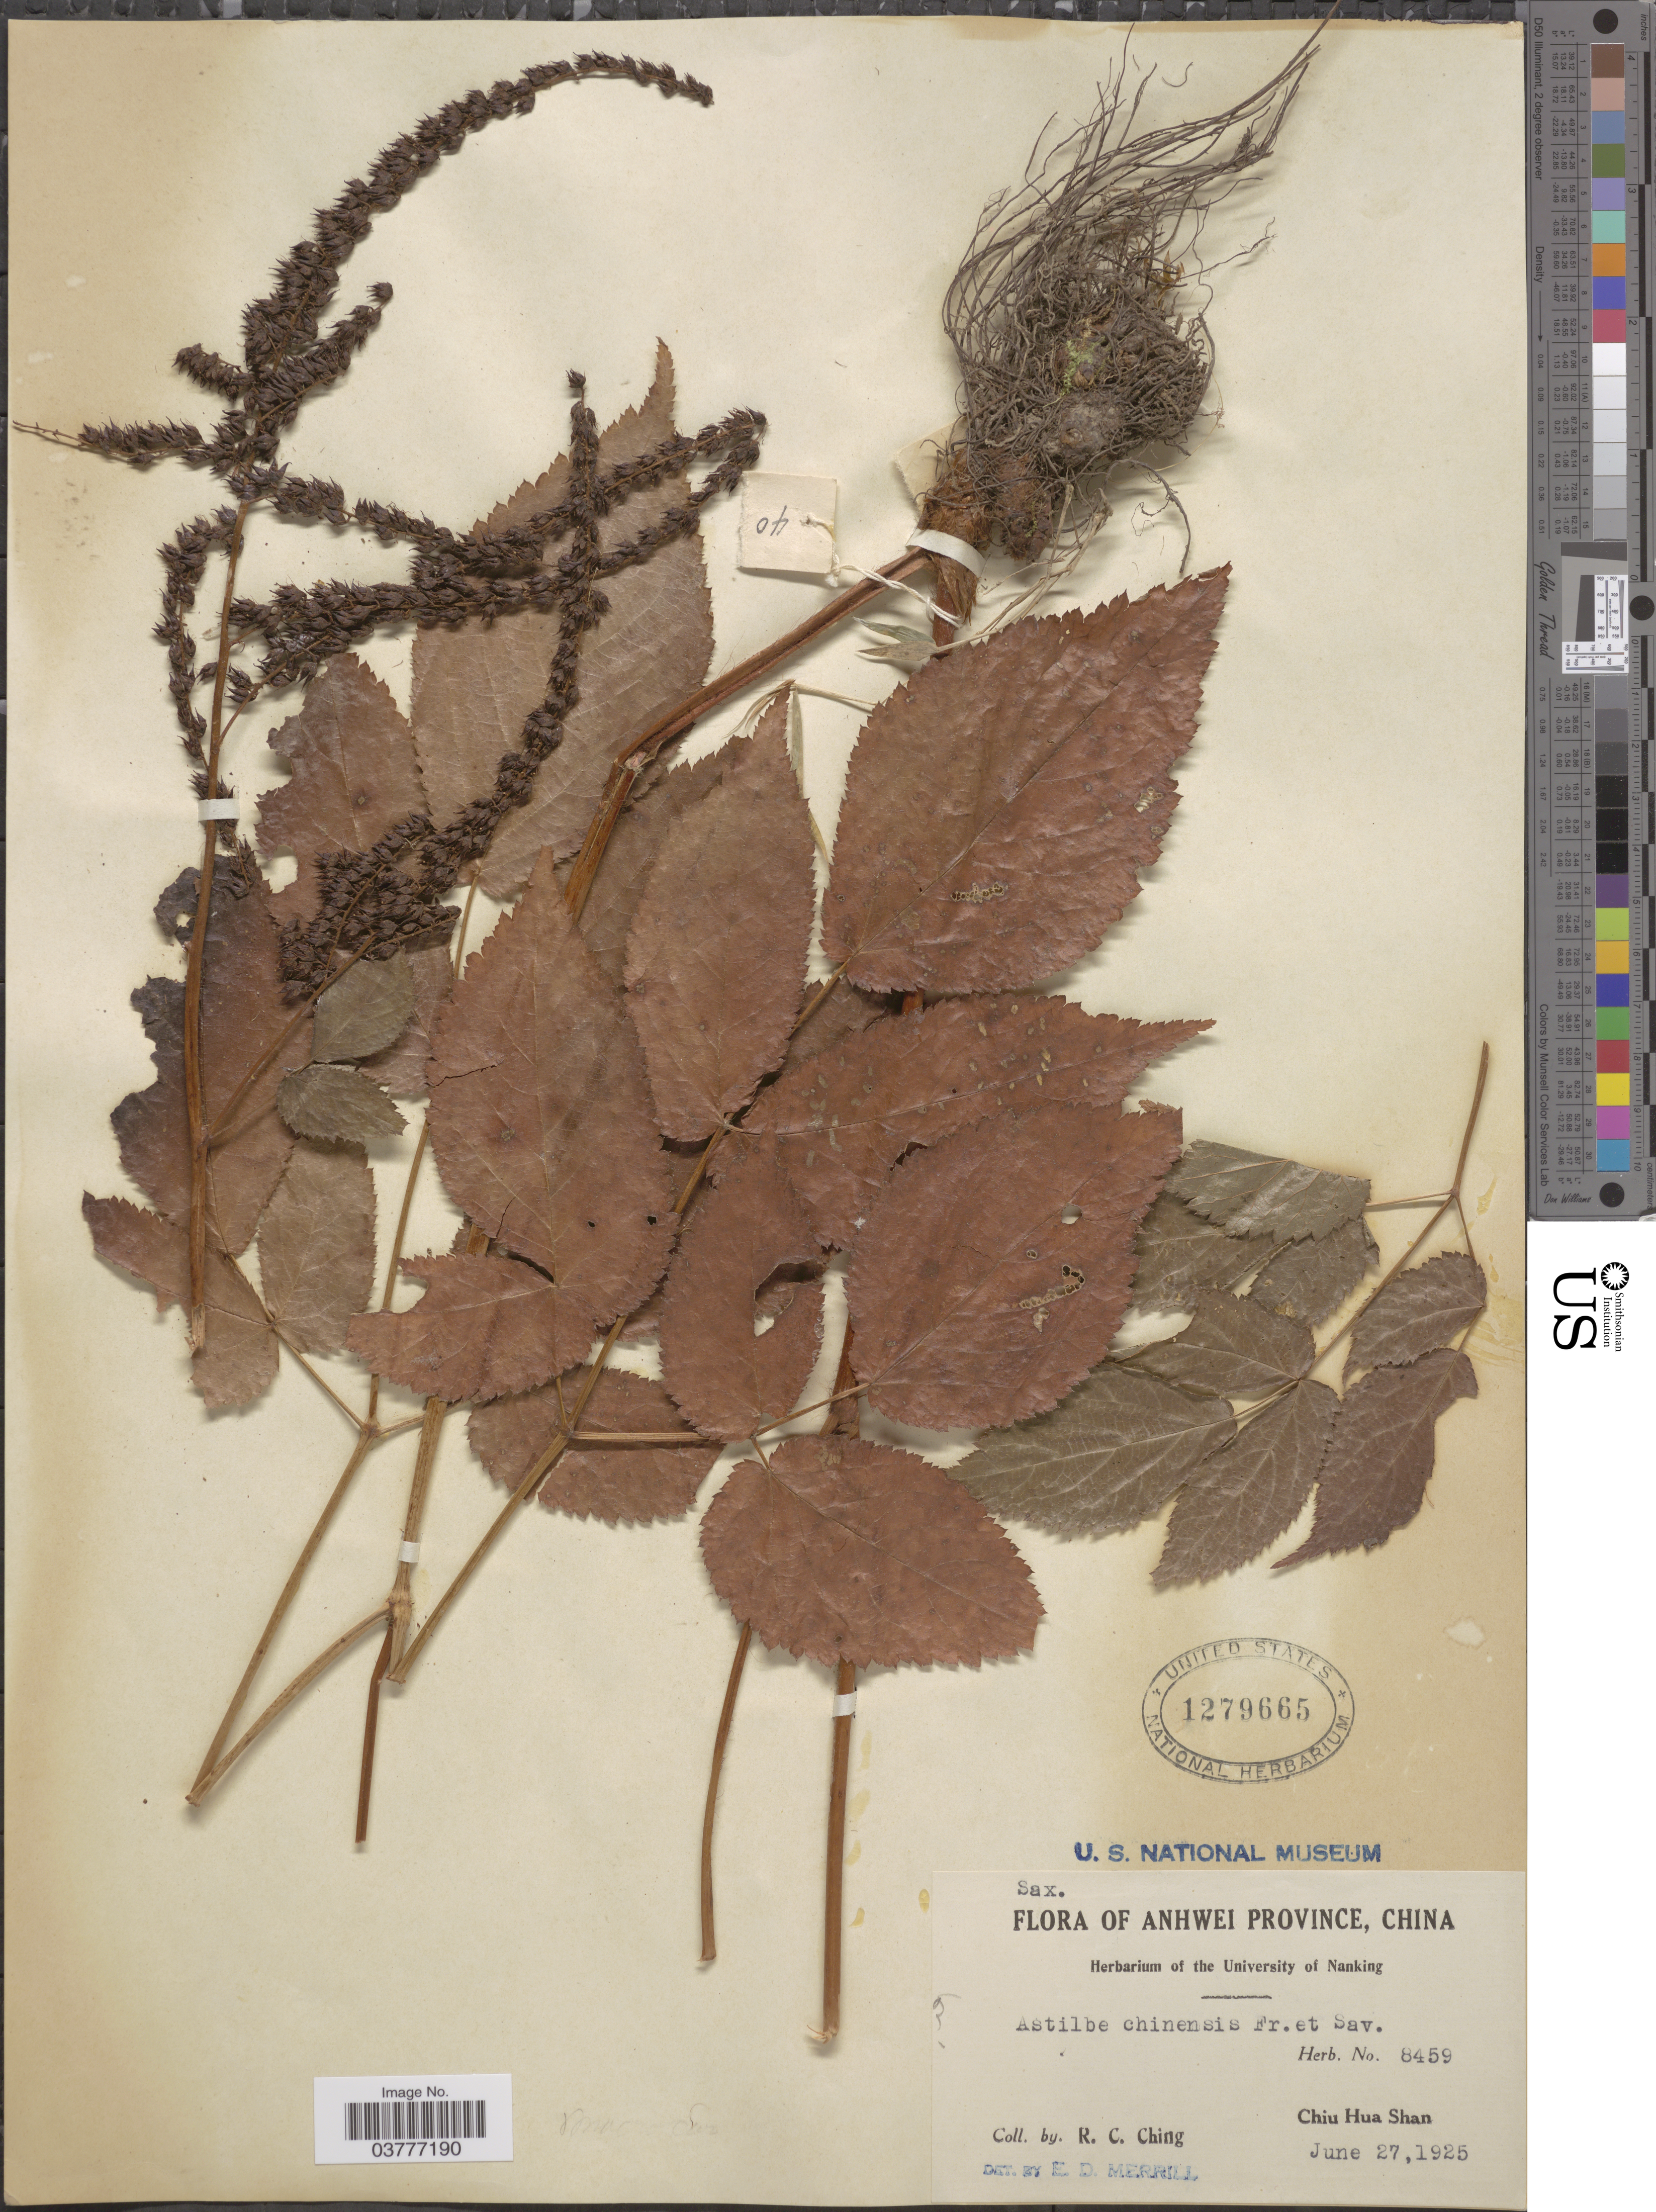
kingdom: Plantae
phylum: Tracheophyta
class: Magnoliopsida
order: Saxifragales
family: Saxifragaceae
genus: Astilbe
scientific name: Astilbe chinensis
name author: (Maxim.) Franch. & Sav.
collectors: R. C. Ching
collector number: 8459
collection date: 1925-06-27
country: China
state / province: Anhui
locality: Anhwei Province. Chiu Hua Shan.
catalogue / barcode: US 1279665